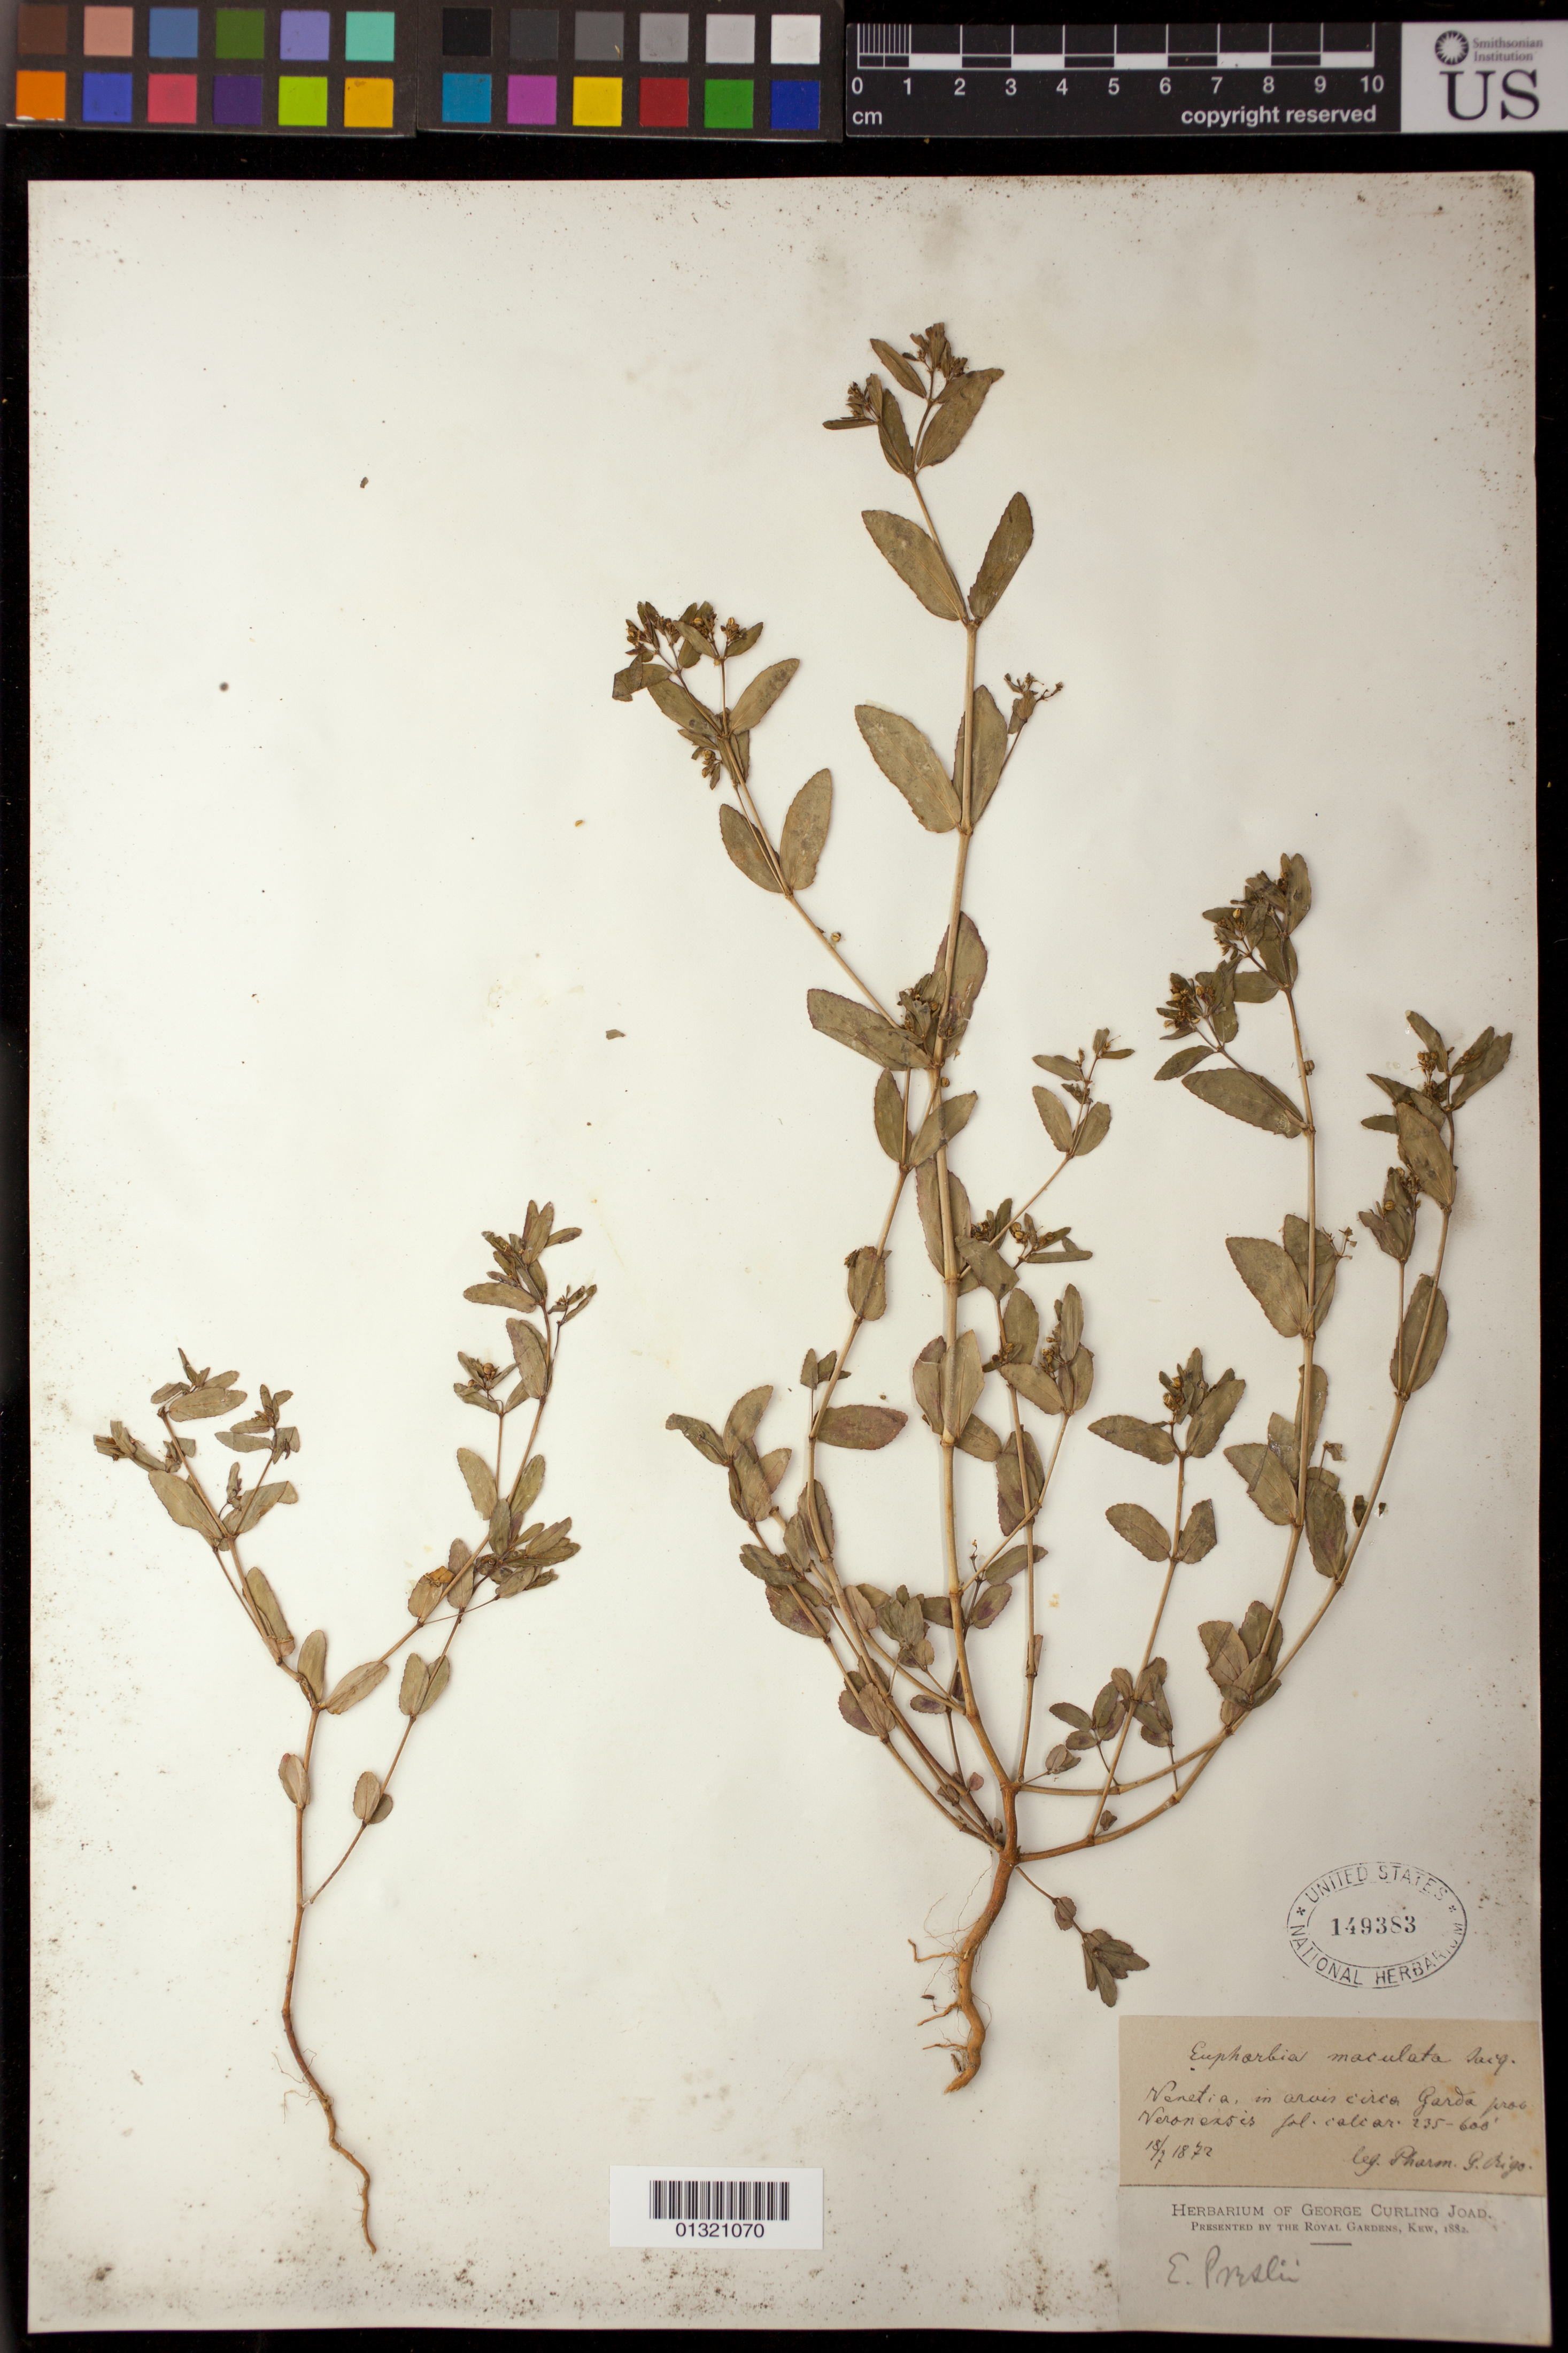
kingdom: Plantae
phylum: Tracheophyta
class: Magnoliopsida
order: Malpighiales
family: Euphorbiaceae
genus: Euphorbia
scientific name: Euphorbia nutans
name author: Lag.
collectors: P. Rigo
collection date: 1872-07-18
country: Italy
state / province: Veneto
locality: Venetia [Venice], in aruis circa Garda proc. Veronexsis jal. caliar.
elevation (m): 72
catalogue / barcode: US 149383